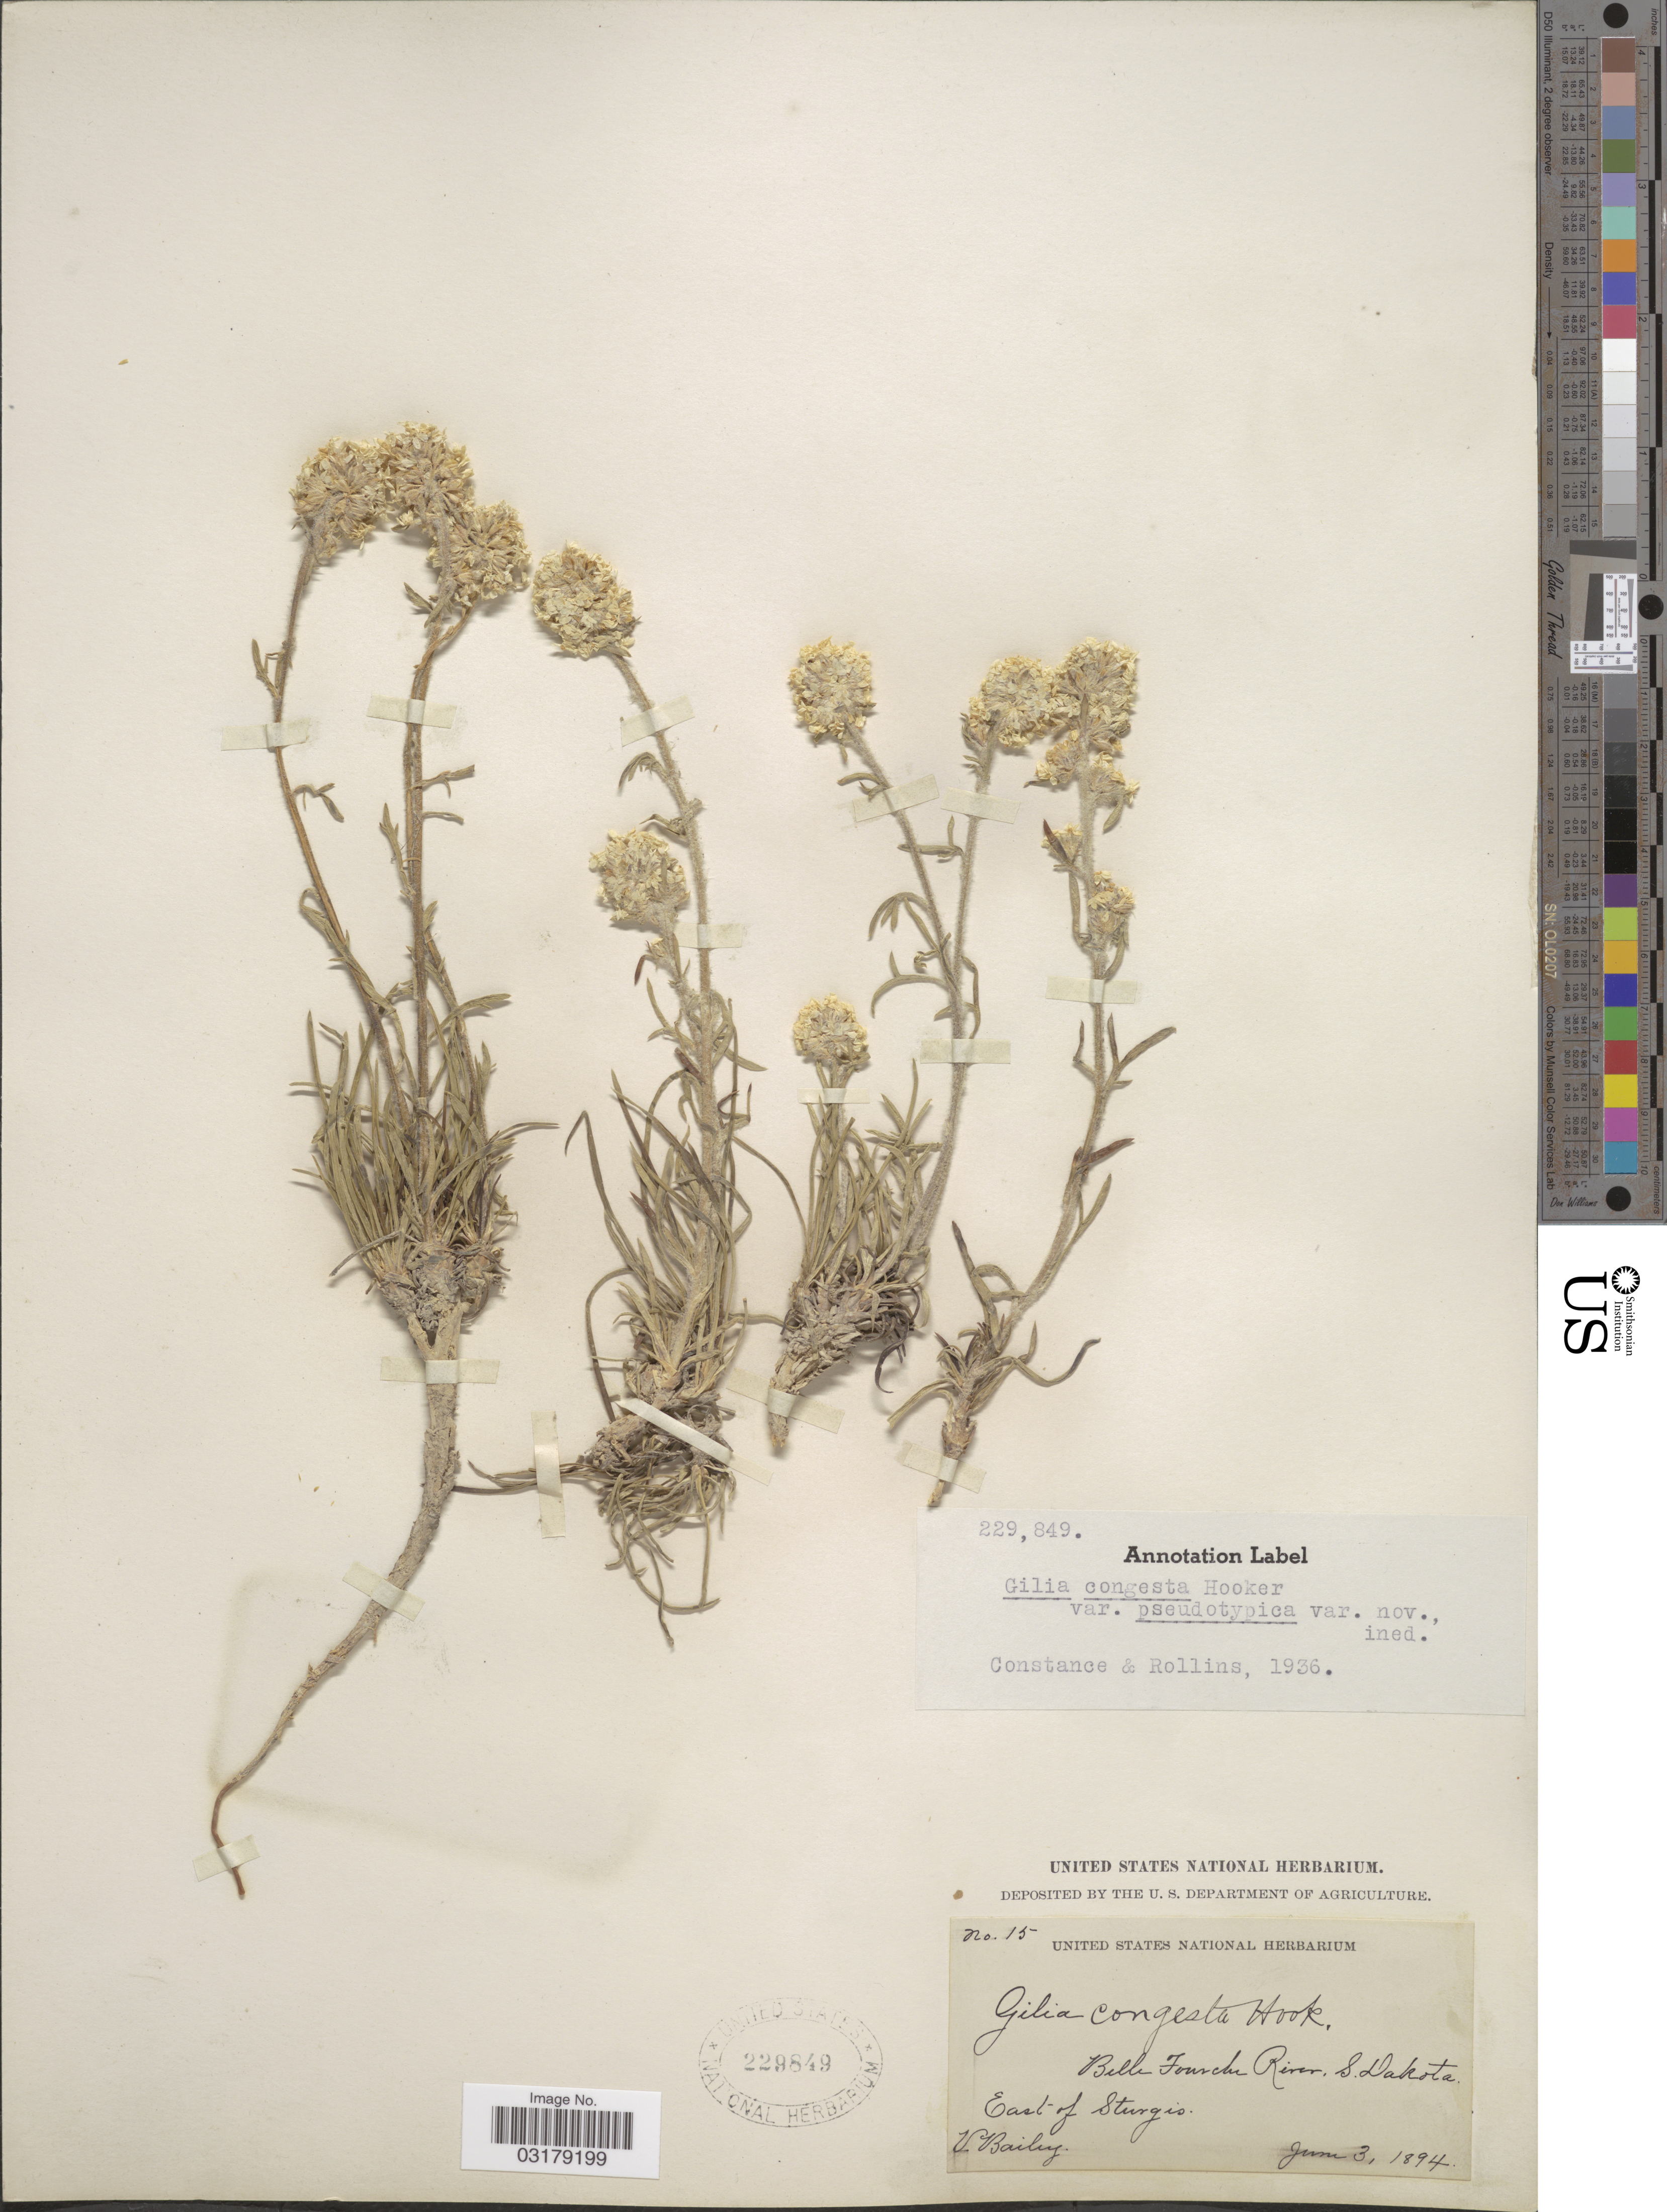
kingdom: Plantae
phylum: Tracheophyta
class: Magnoliopsida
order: Ericales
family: Polemoniaceae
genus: Ipomopsis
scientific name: Ipomopsis congesta subsp. pseudotypica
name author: (Constance & Rollins) A.G. Day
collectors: V. L. Bailey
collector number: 15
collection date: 1894-06-03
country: United States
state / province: South Dakota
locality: Belle Fourch River. East of Sturgis.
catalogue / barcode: US 229849